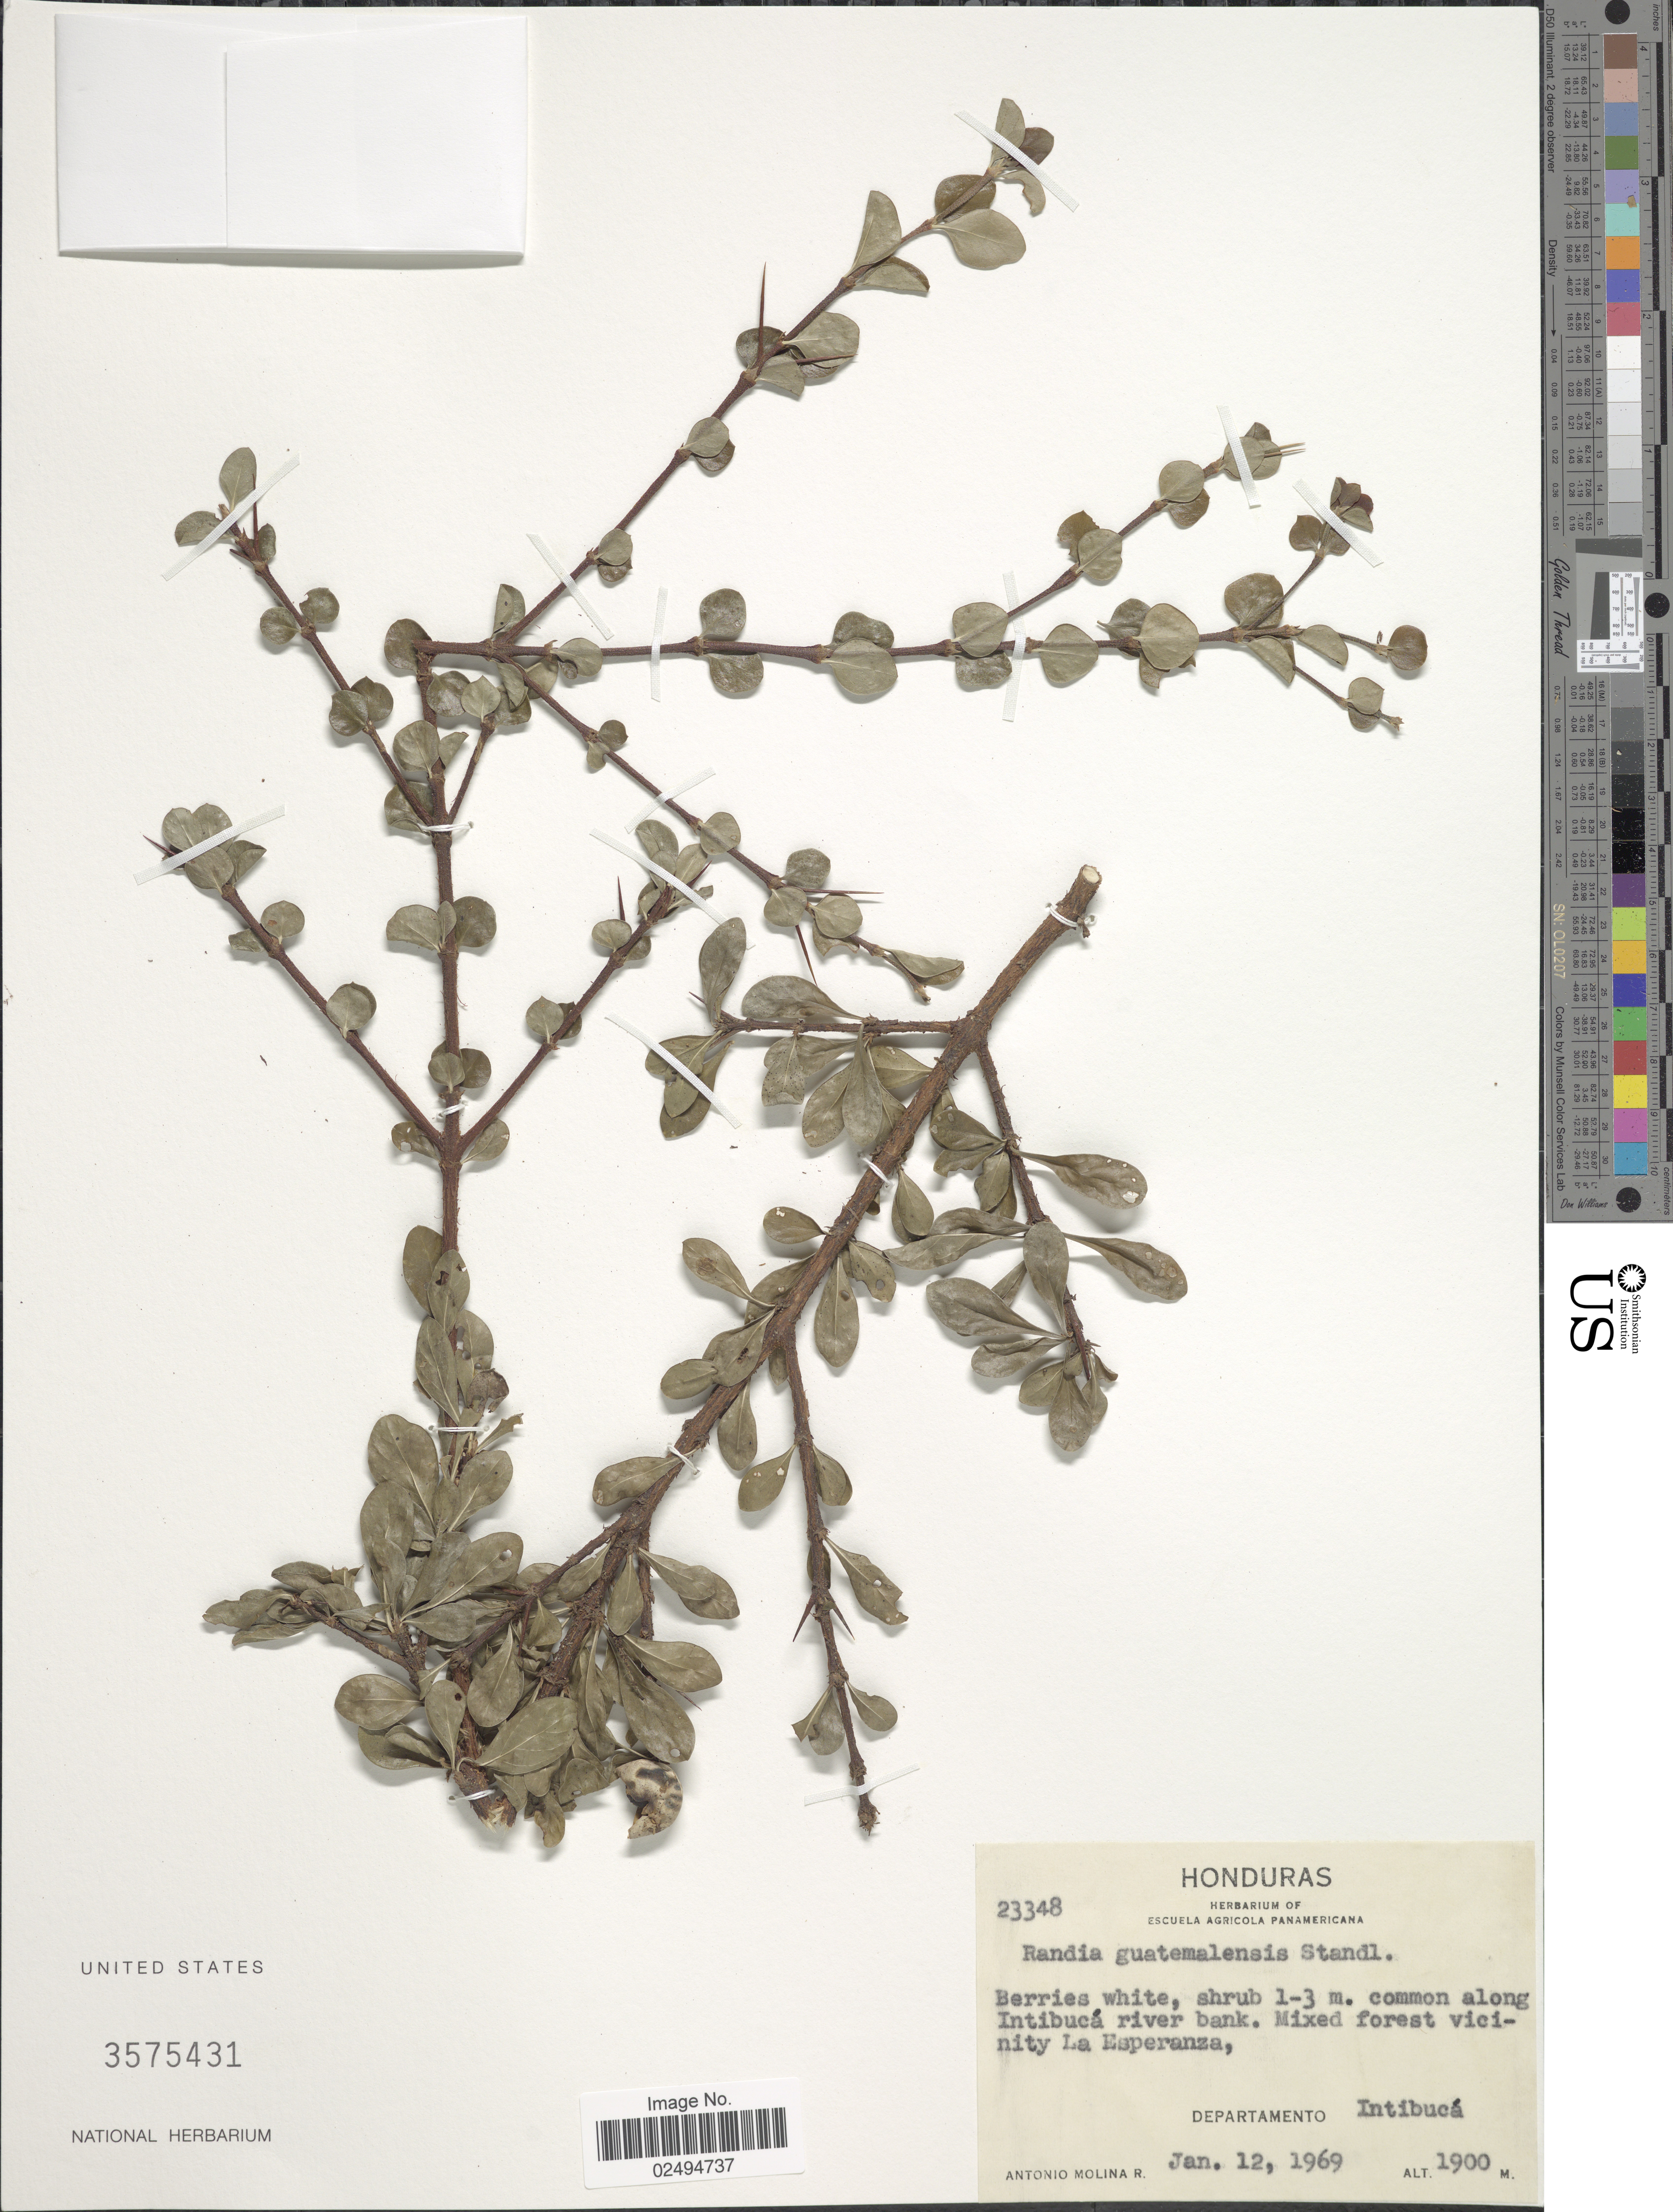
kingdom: Plantae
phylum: Tracheophyta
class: Magnoliopsida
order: Gentianales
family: Rubiaceae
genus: Randia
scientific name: Randia guatemalensis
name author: Standl.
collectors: A. Molina R.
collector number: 23348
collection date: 1969-01-12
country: Honduras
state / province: Intibuca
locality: Common along Intibuca river bank. Mixed forest vicinity La Esperanza, Departamento Intibuca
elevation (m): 1900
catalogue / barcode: US 3575431